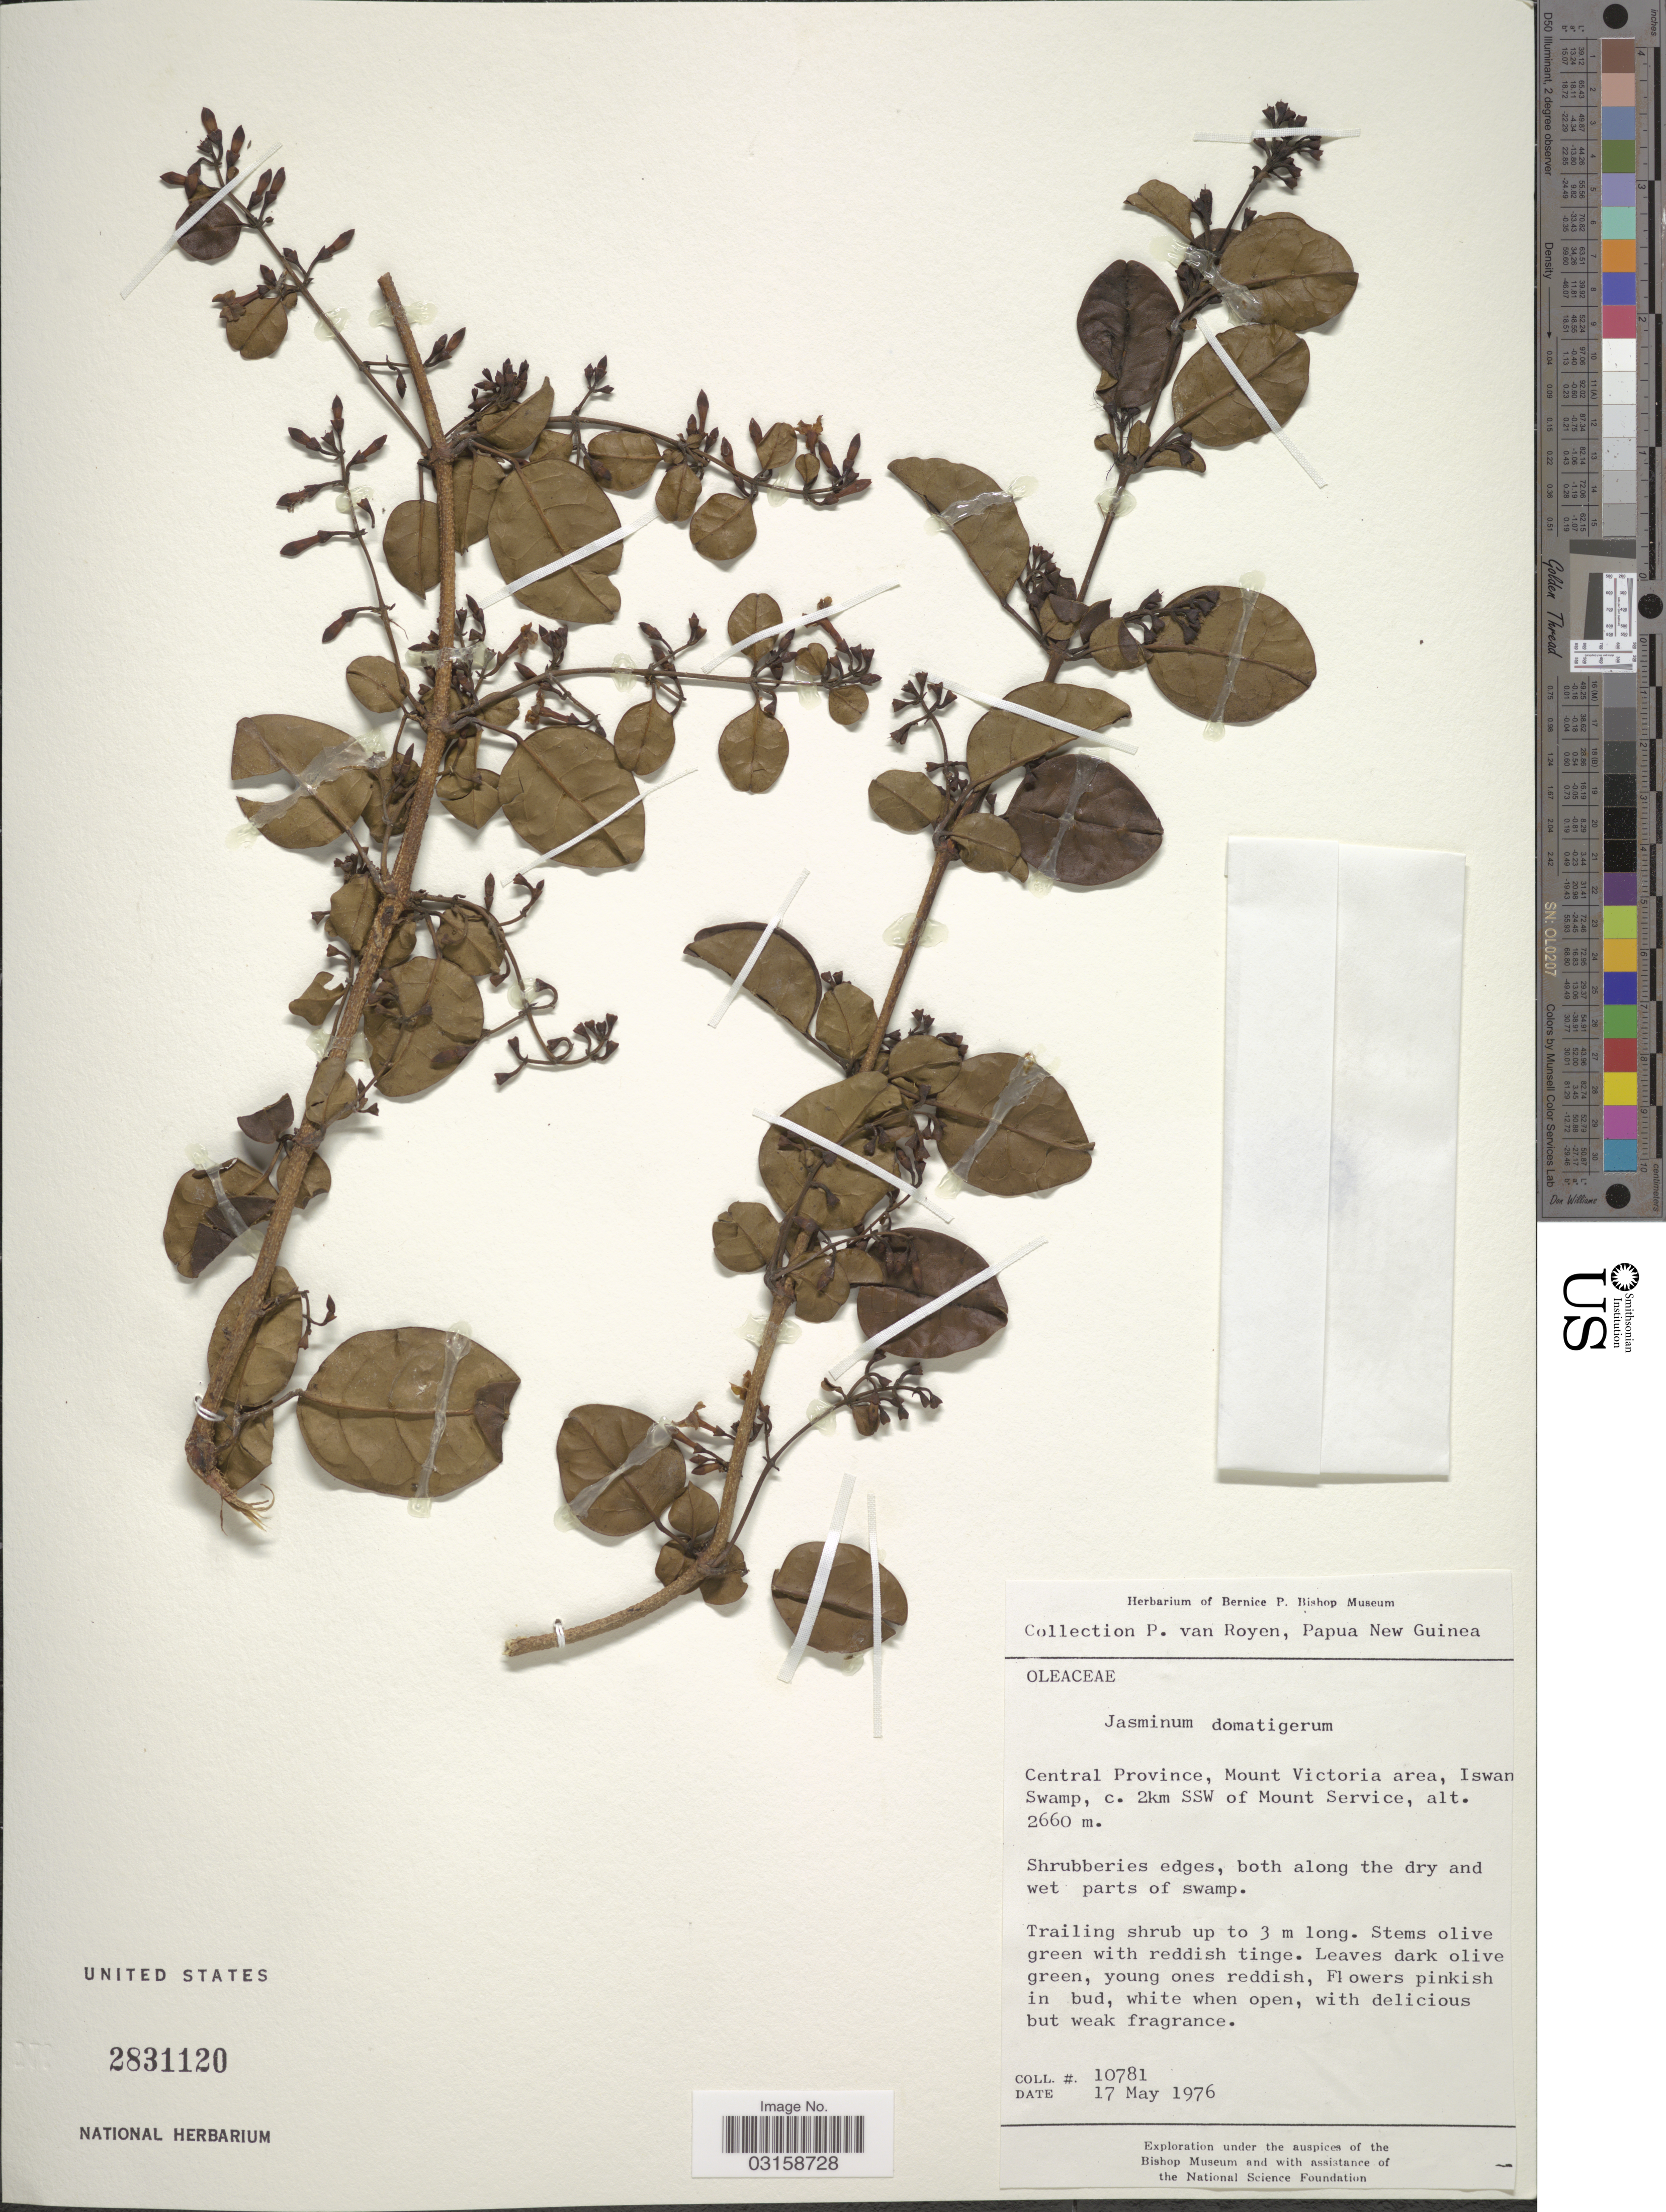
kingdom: Plantae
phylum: Tracheophyta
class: Magnoliopsida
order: Lamiales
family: Oleaceae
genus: Jasminum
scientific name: Jasminum domatiigerum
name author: Lingelsh.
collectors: P. van Royen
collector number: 10781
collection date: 1976-05-17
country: Papua New Guinea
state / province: Central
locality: Mount Victoria area, Iswan Swamp, c. 2km SSW of Mount Service.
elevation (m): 2660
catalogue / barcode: US 2831120